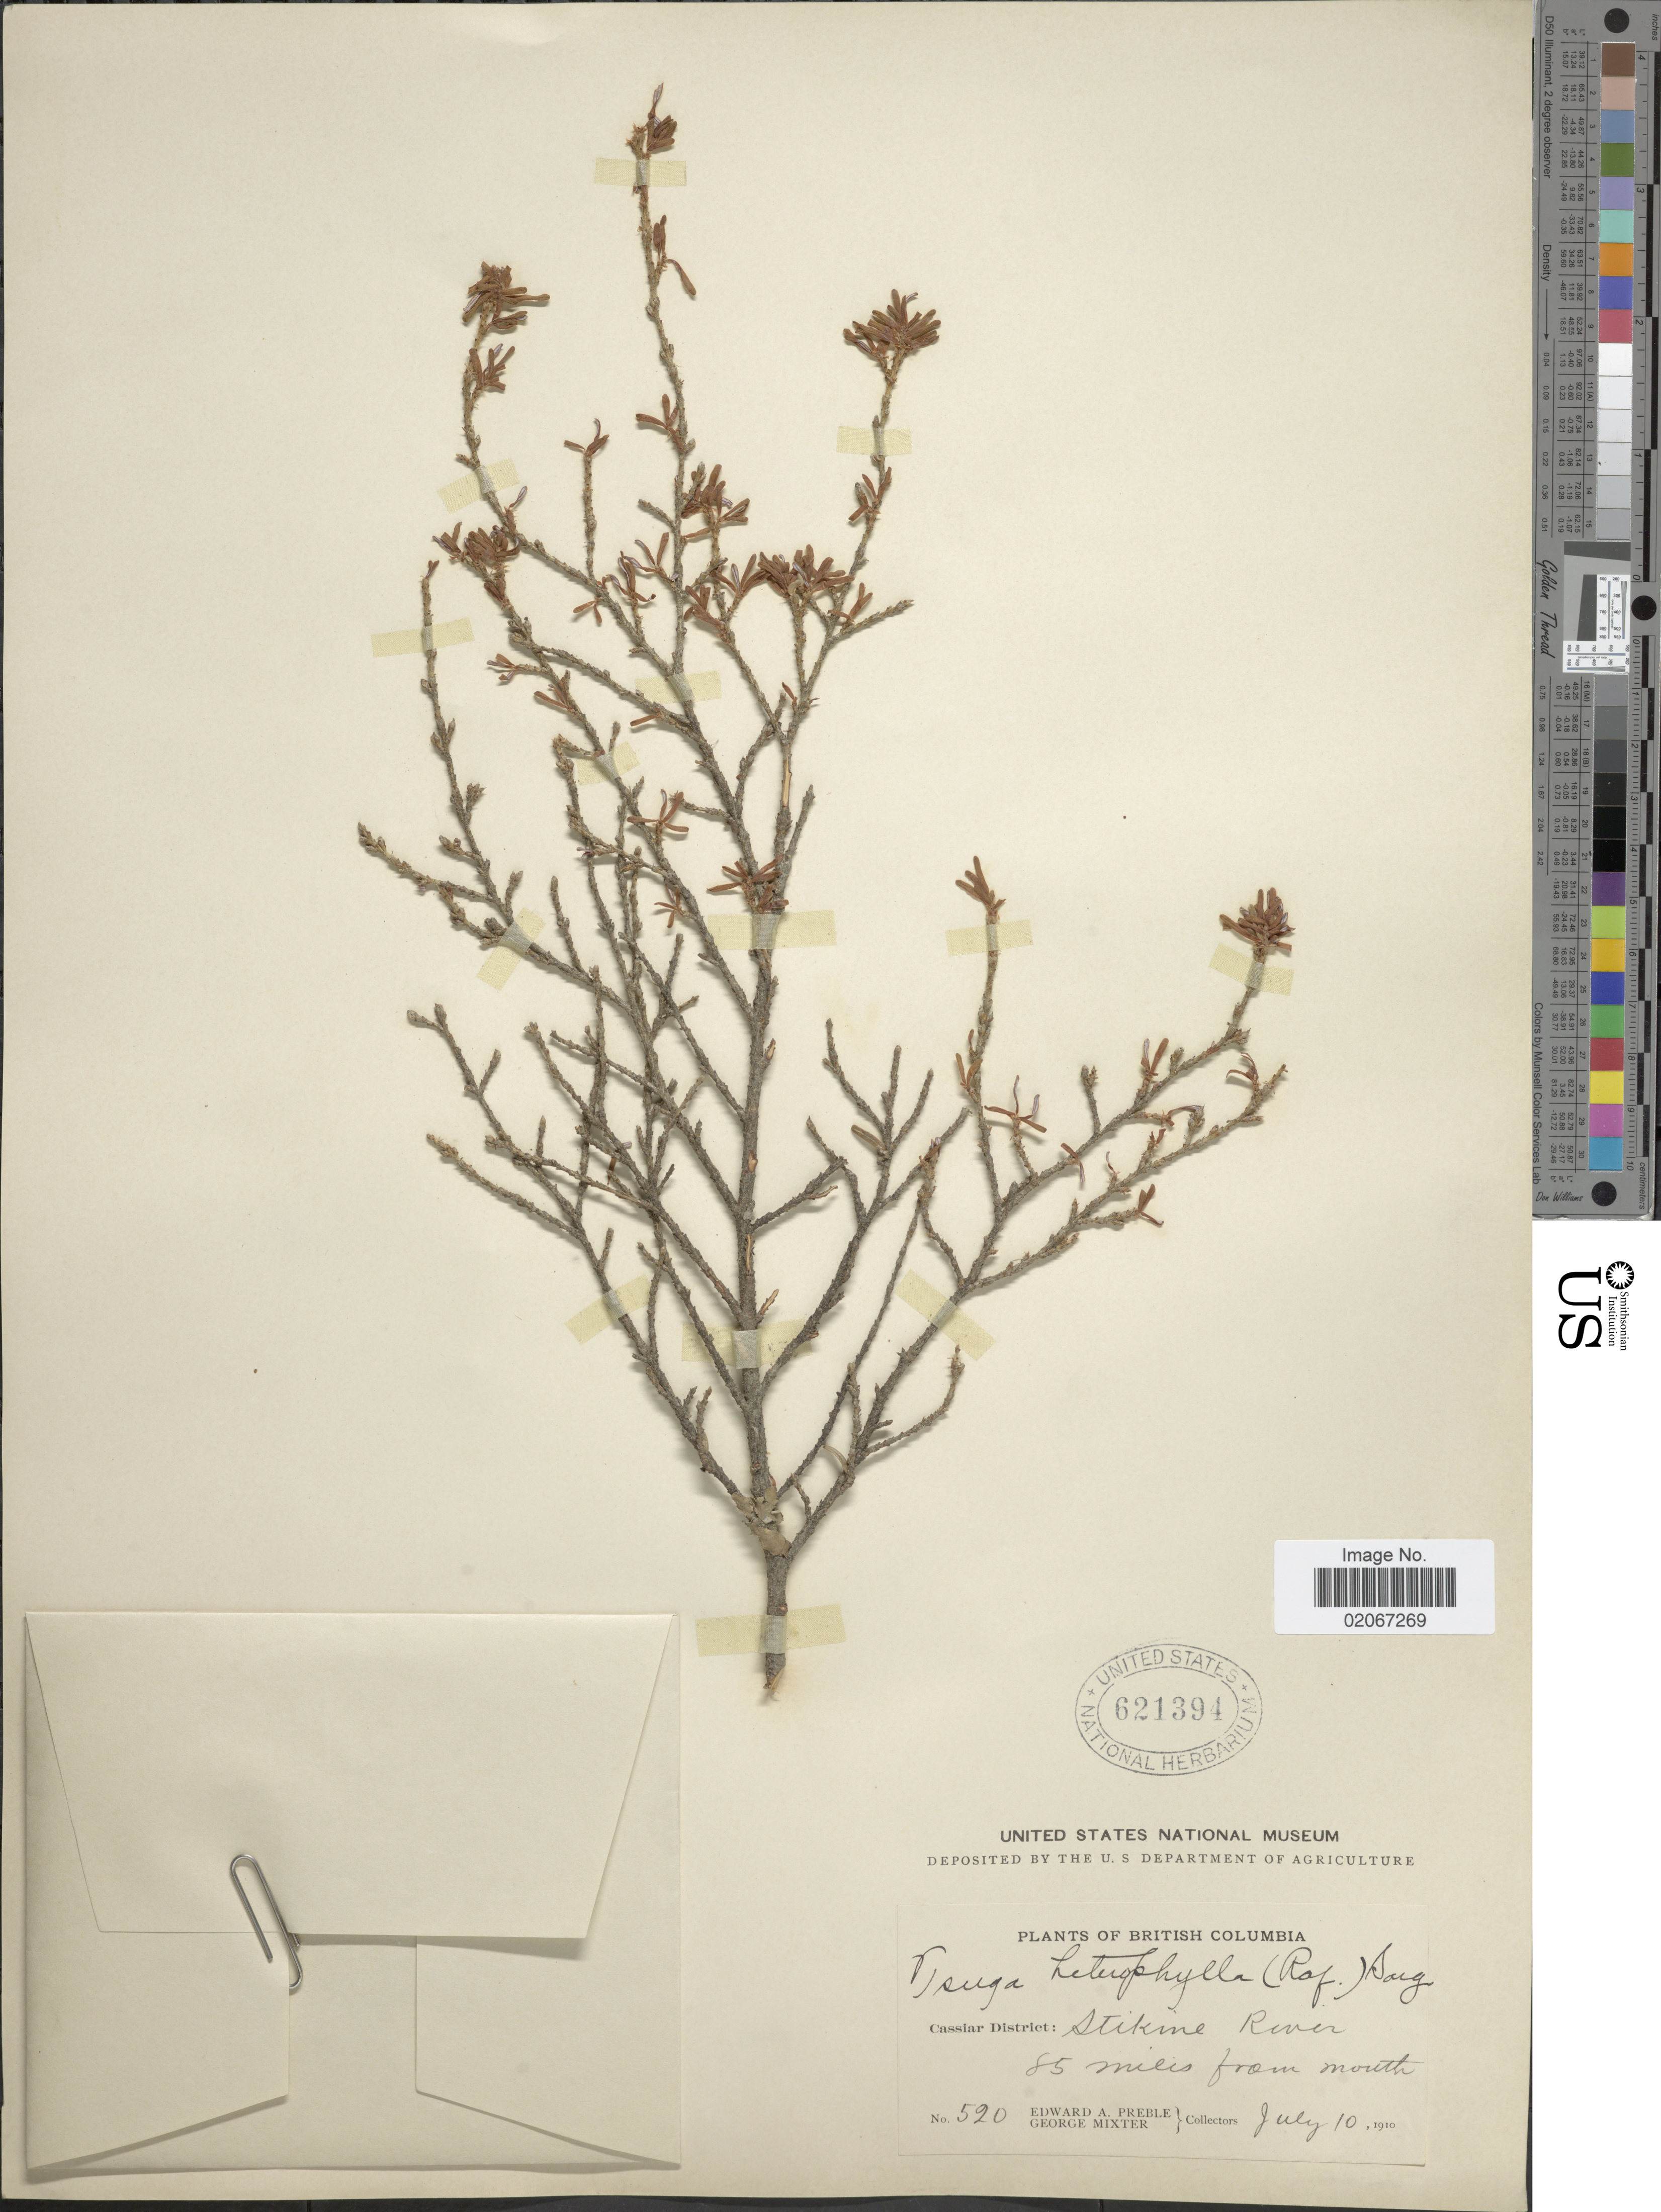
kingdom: Plantae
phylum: Tracheophyta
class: Pinopsida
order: Pinales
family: Pinaceae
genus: Tsuga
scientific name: Tsuga heterophylla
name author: (Raf.) Sarg.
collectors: E. Preble & G. Mixter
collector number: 520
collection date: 1910-07-10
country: Canada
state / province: British Columbia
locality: Cassiar District: Stikine River. 85 miles from mouth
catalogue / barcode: US 621394